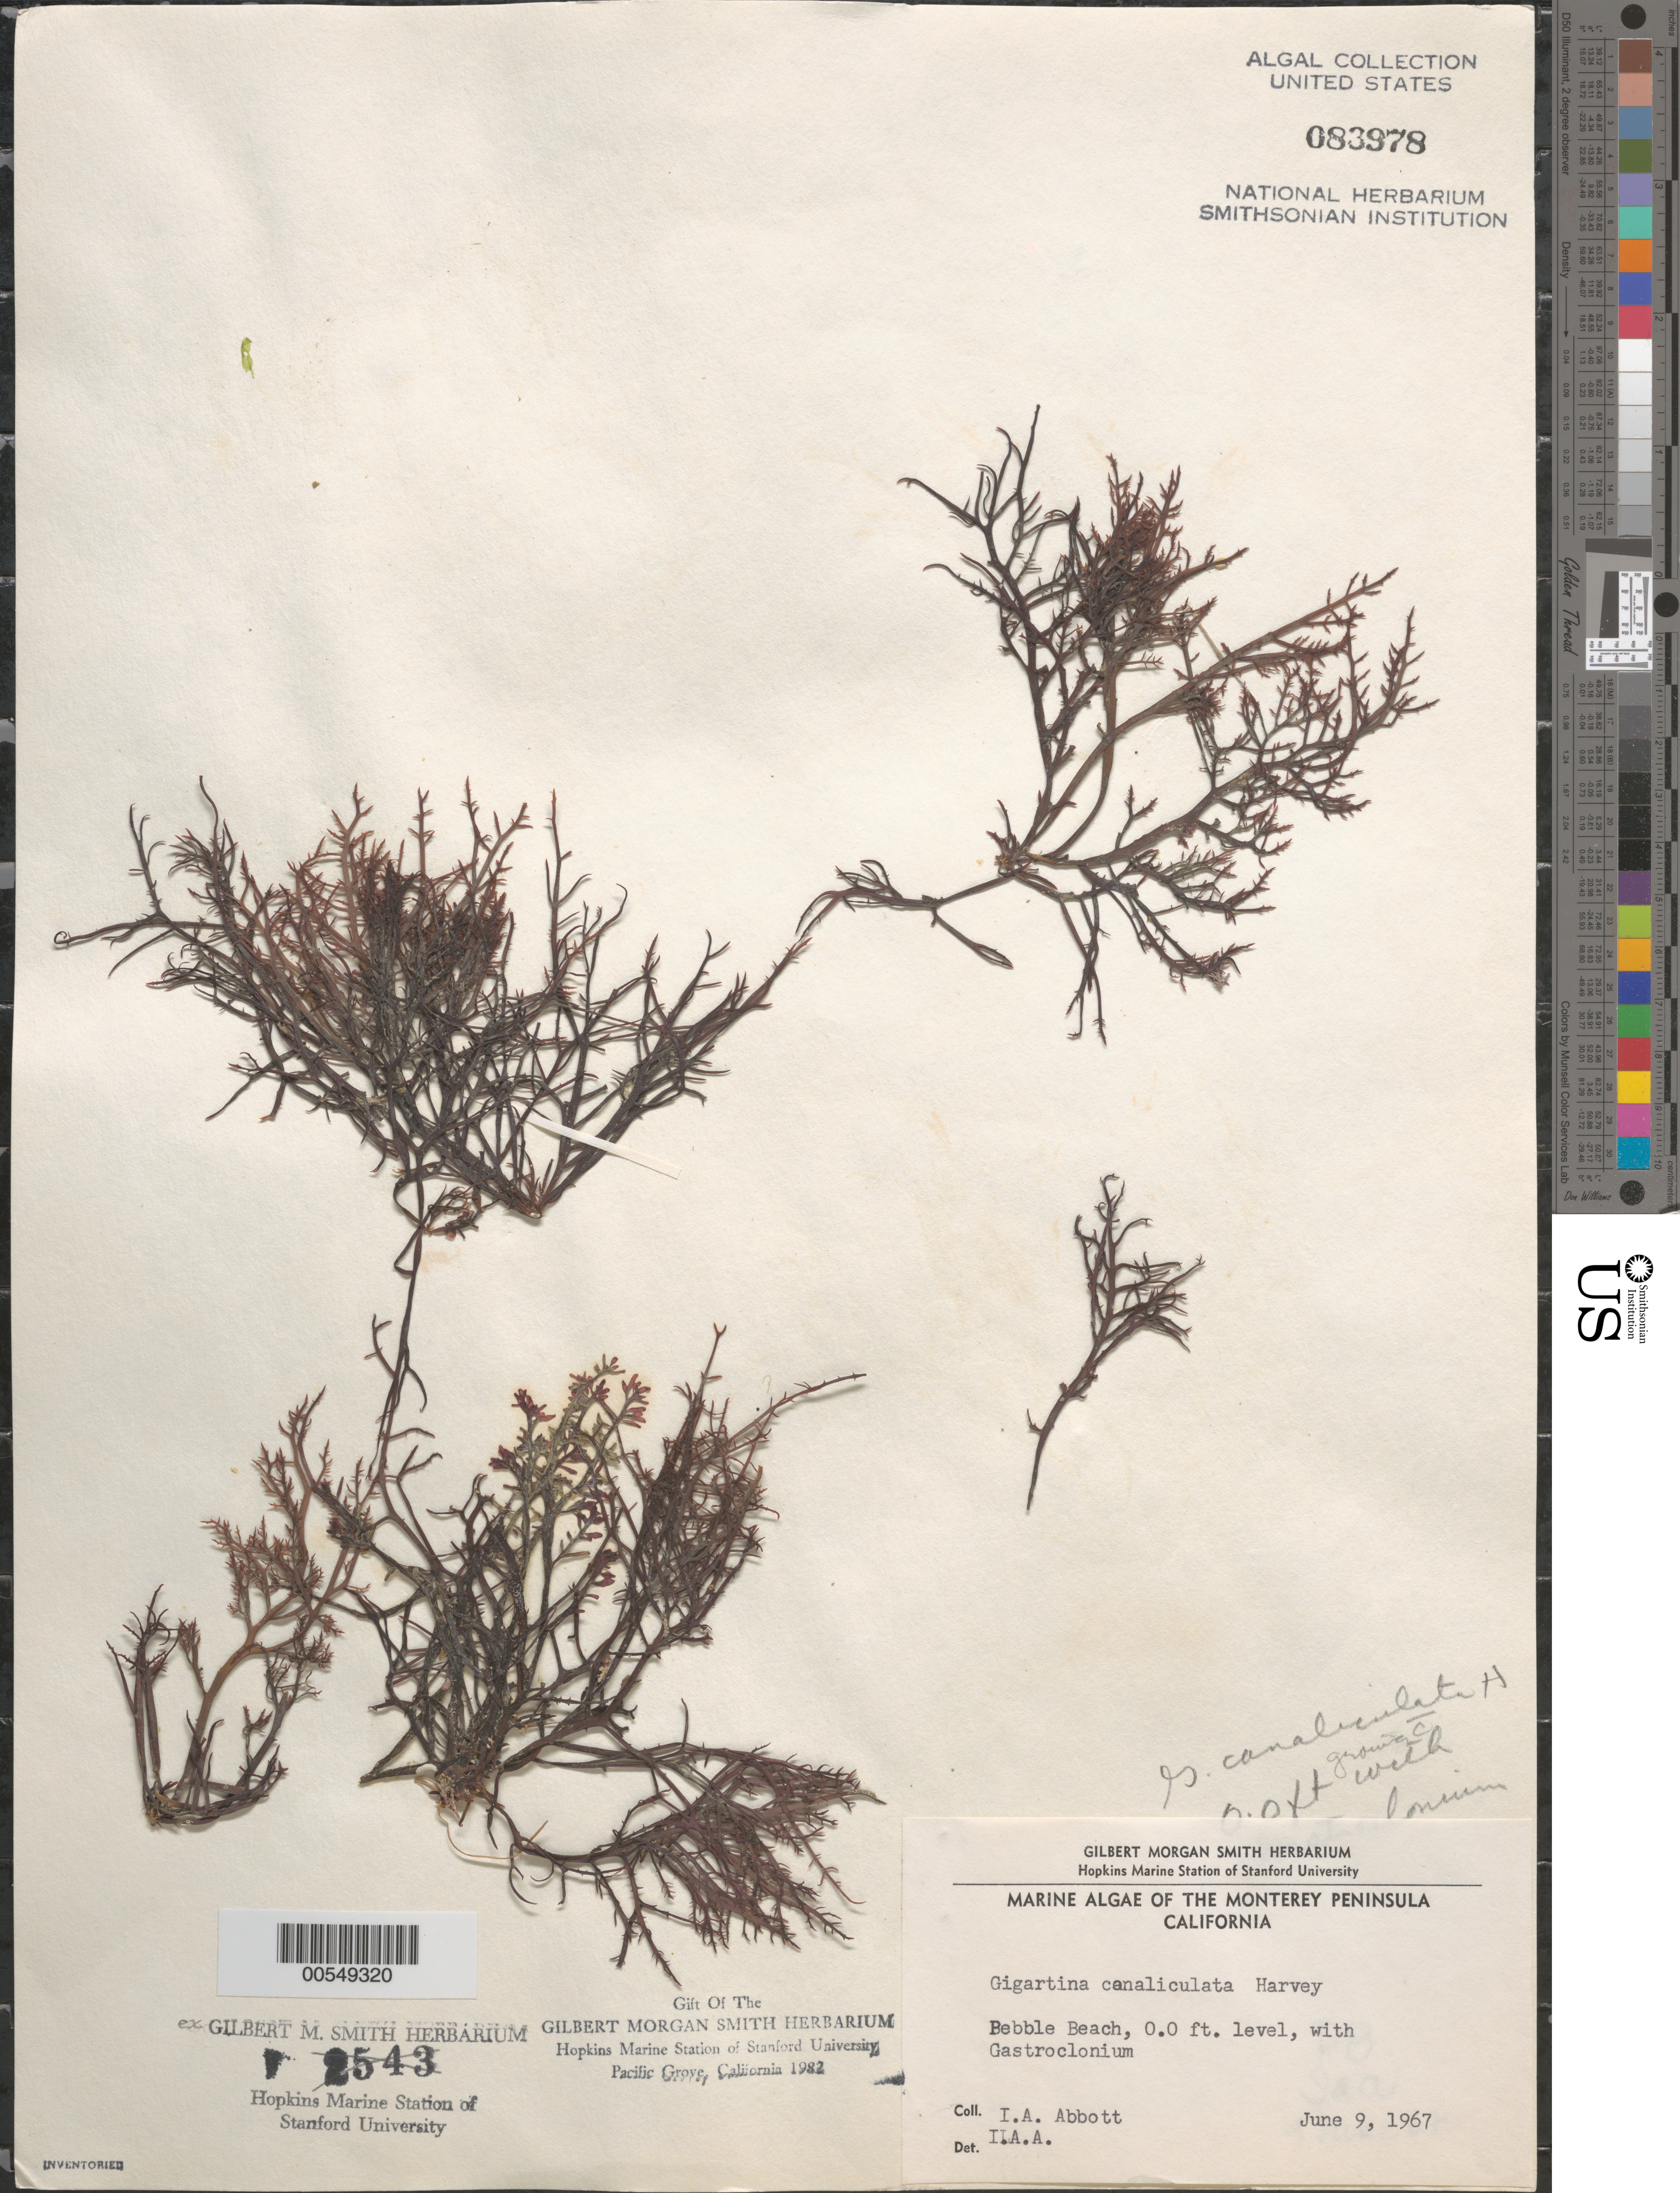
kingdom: Plantae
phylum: Rhodophyta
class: Florideophyceae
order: Gigartinales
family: Gigartinaceae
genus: Chondracanthus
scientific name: Chondracanthus canaliculatus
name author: (Harv.) Guiry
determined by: Algae name updating Project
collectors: I. A. Abbott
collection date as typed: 09 Jun 1967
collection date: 1967-06-09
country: United States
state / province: California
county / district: Monterey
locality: Pebble Beach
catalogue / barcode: US 83978